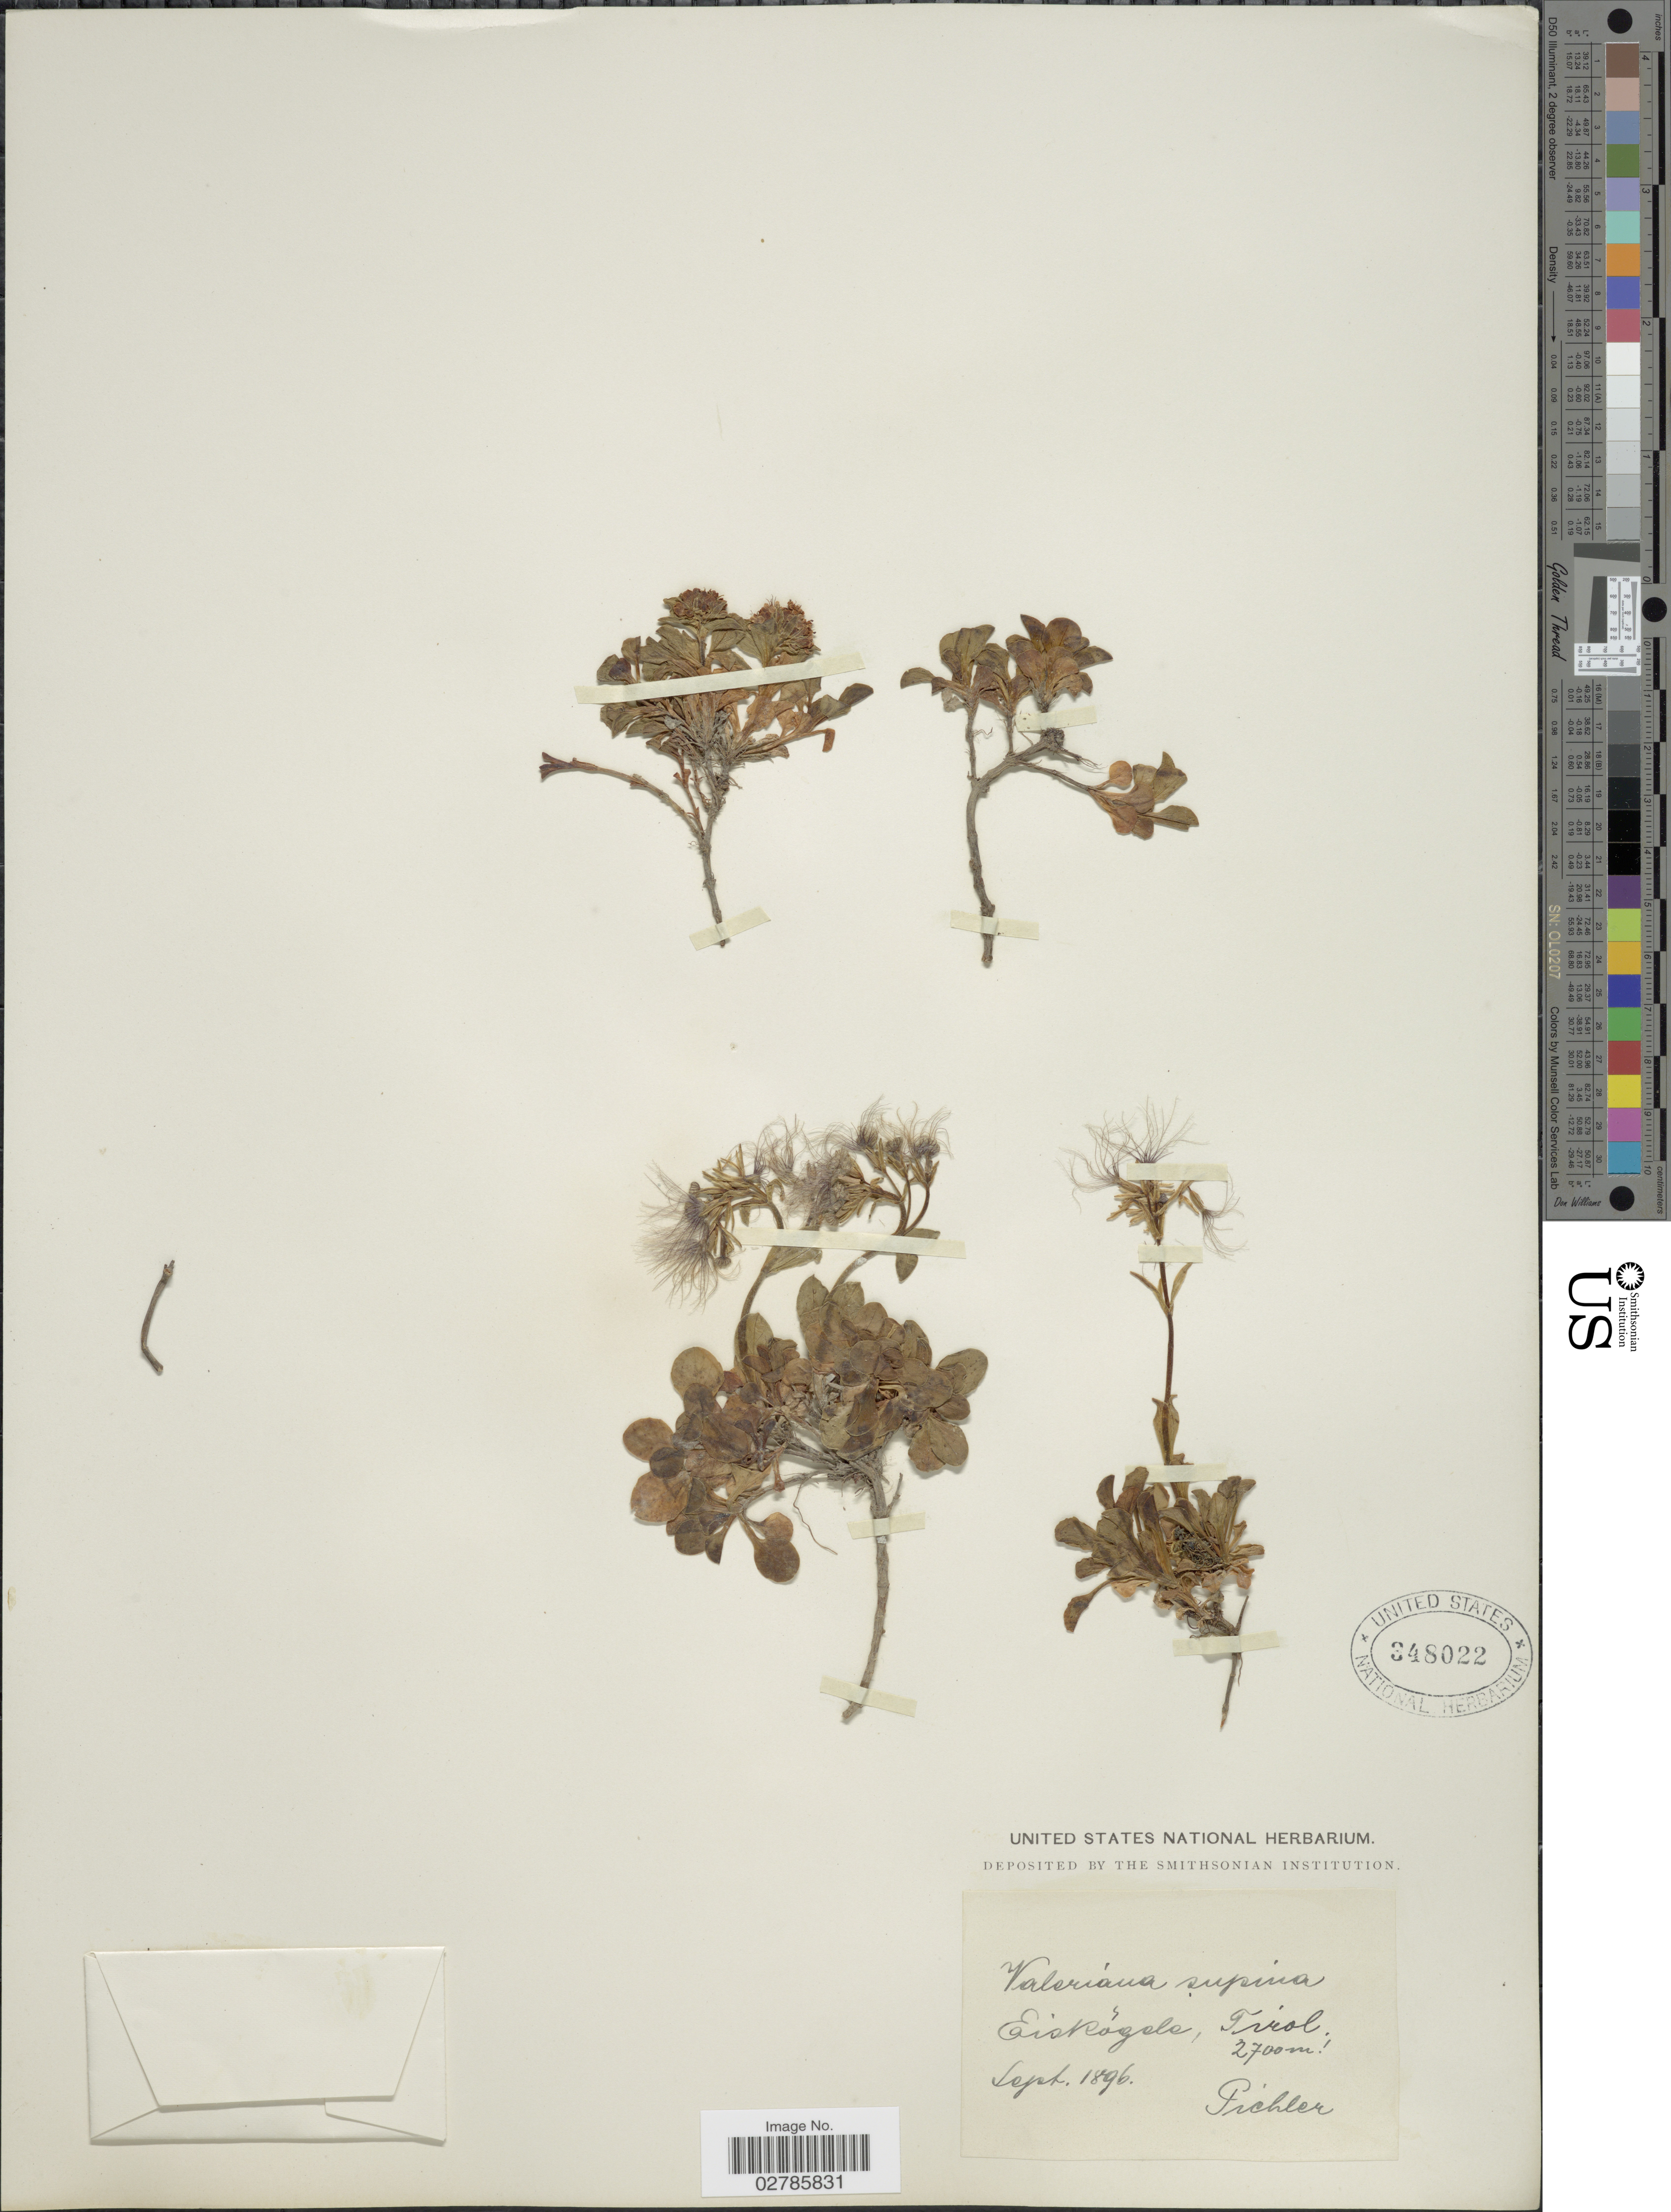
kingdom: Plantae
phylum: Tracheophyta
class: Magnoliopsida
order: Dipsacales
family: Caprifoliaceae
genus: Valeriana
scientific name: Valeriana supina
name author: Ard.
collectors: Pichler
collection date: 1896-09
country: Austria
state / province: Tirol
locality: Eiskogele.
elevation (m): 2700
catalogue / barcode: US 348022